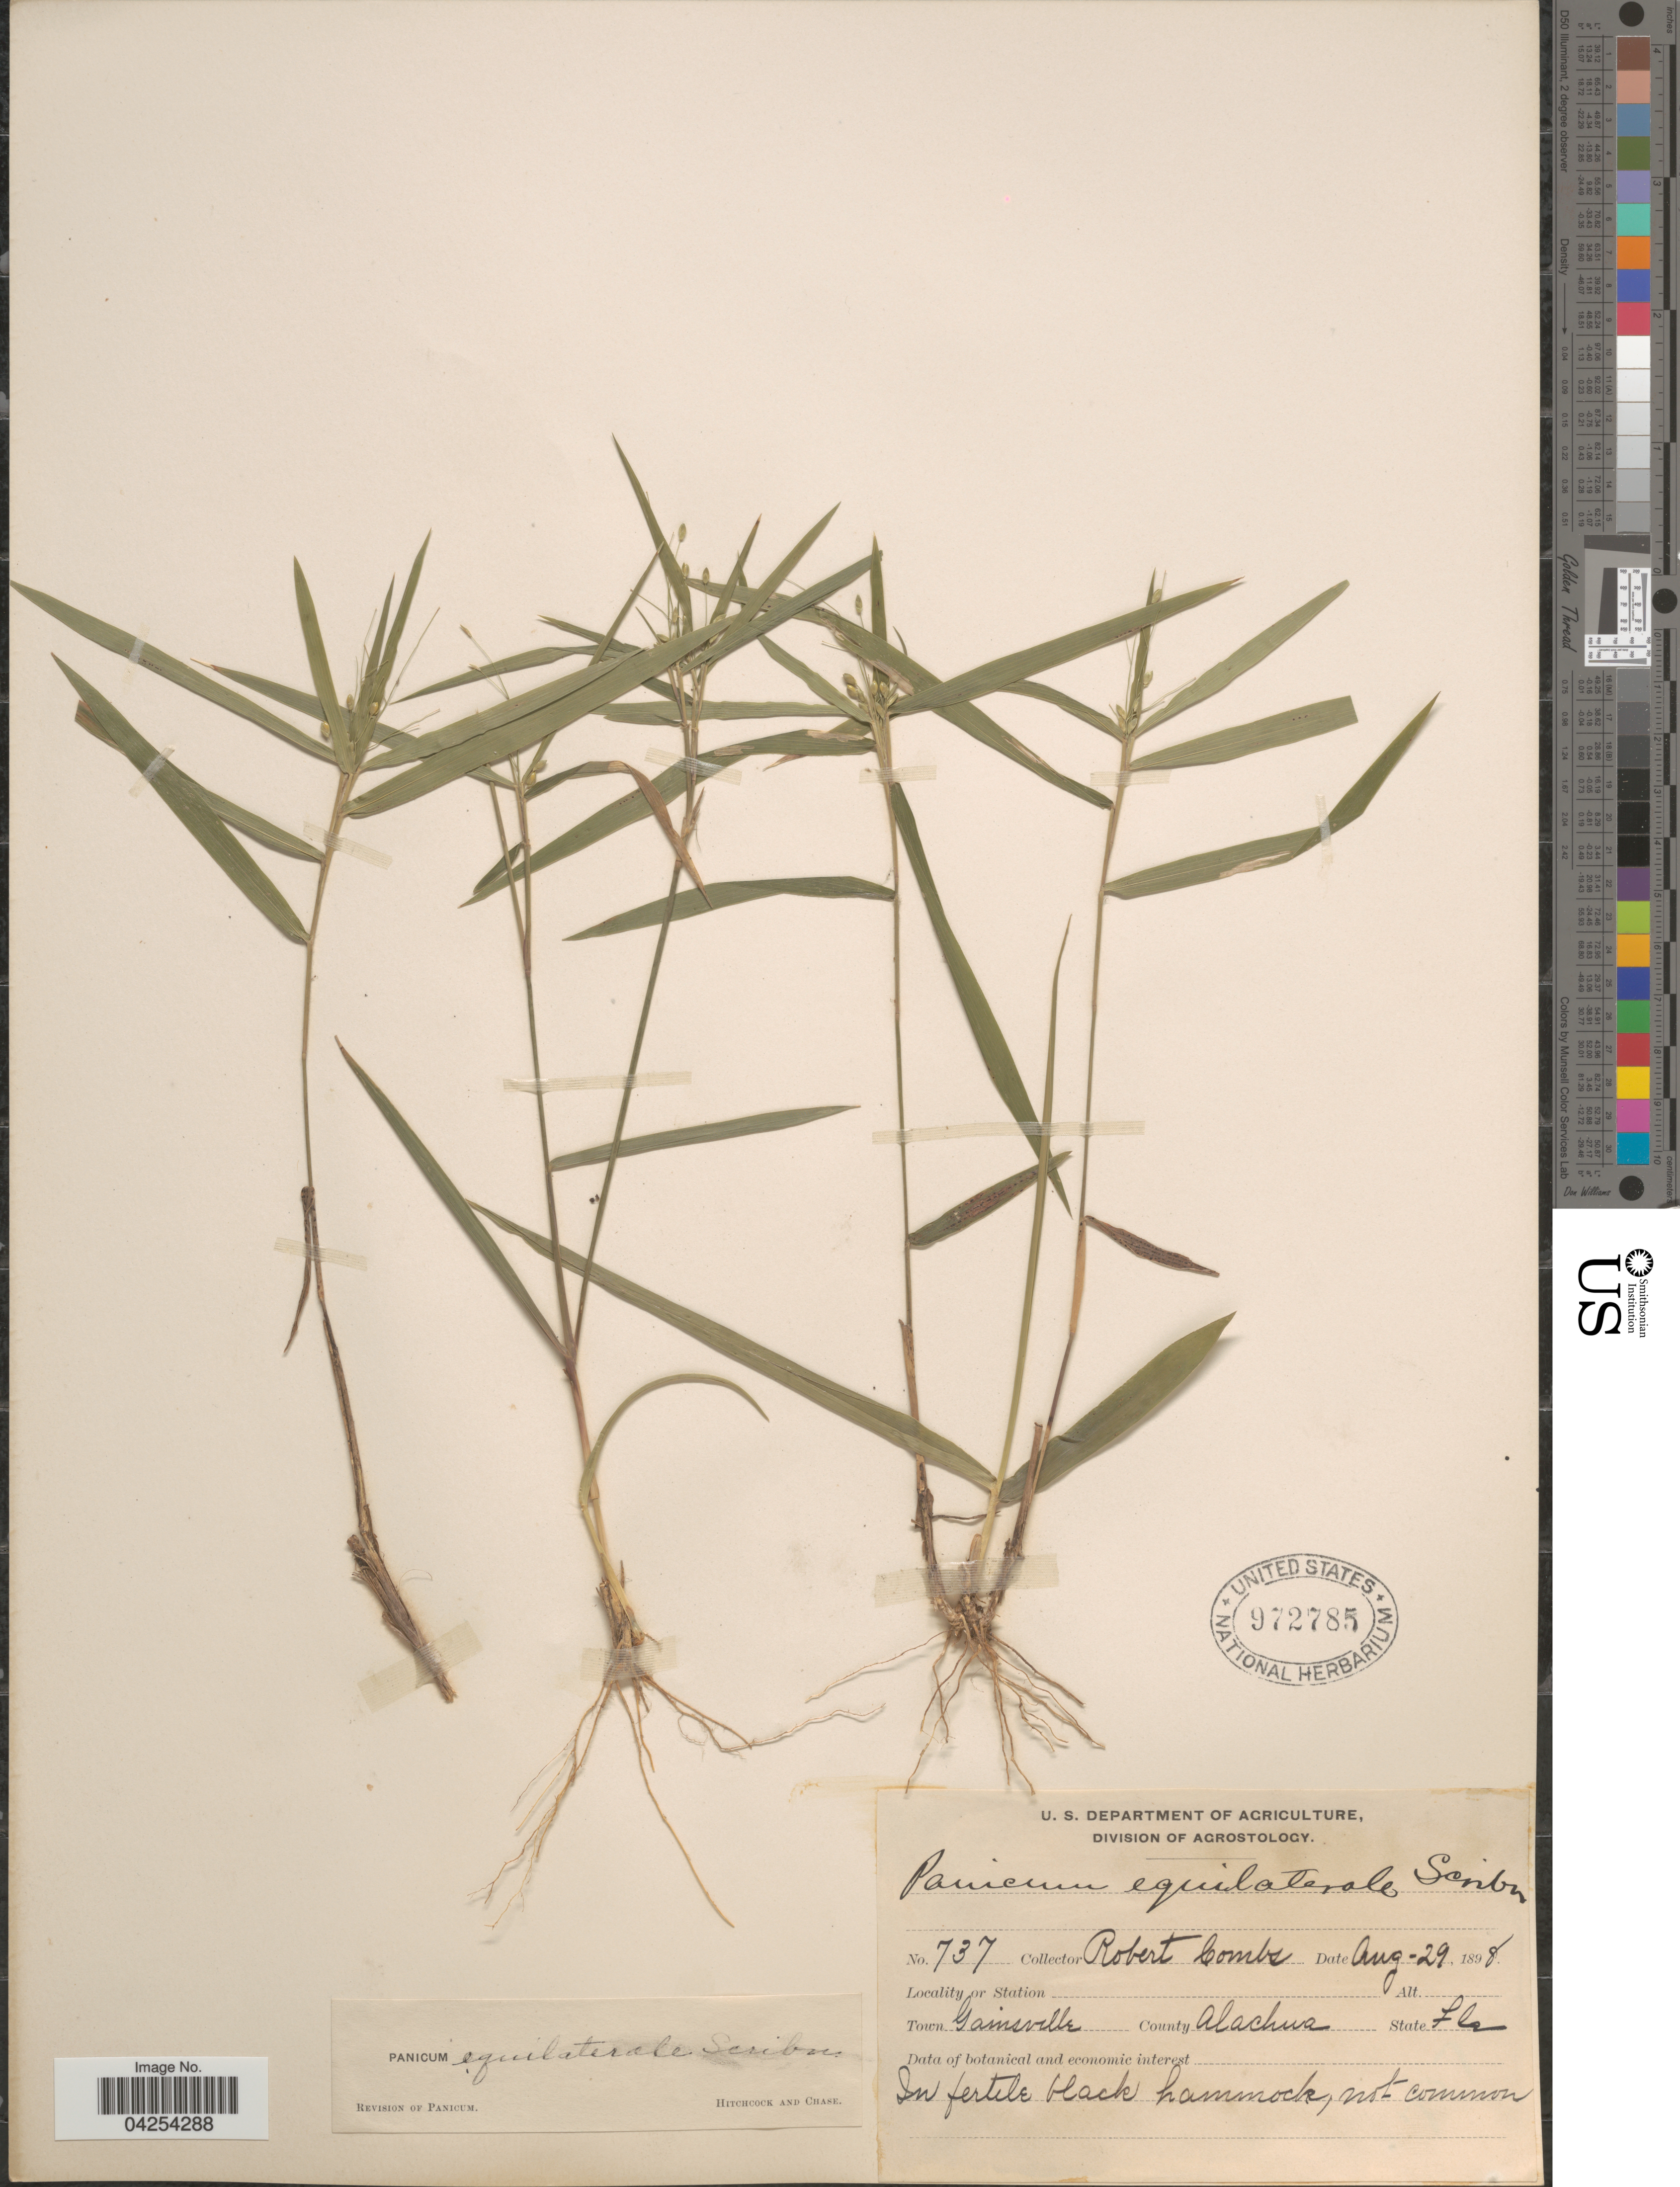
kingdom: Plantae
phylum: Tracheophyta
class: Liliopsida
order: Poales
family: Poaceae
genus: Dichanthelium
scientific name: Dichanthelium commutatum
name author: (Schult.) Gould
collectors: R. Combs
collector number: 737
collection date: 1898-08-29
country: United States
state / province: Florida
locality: Town Gainesville. County Alachua.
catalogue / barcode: US 972785